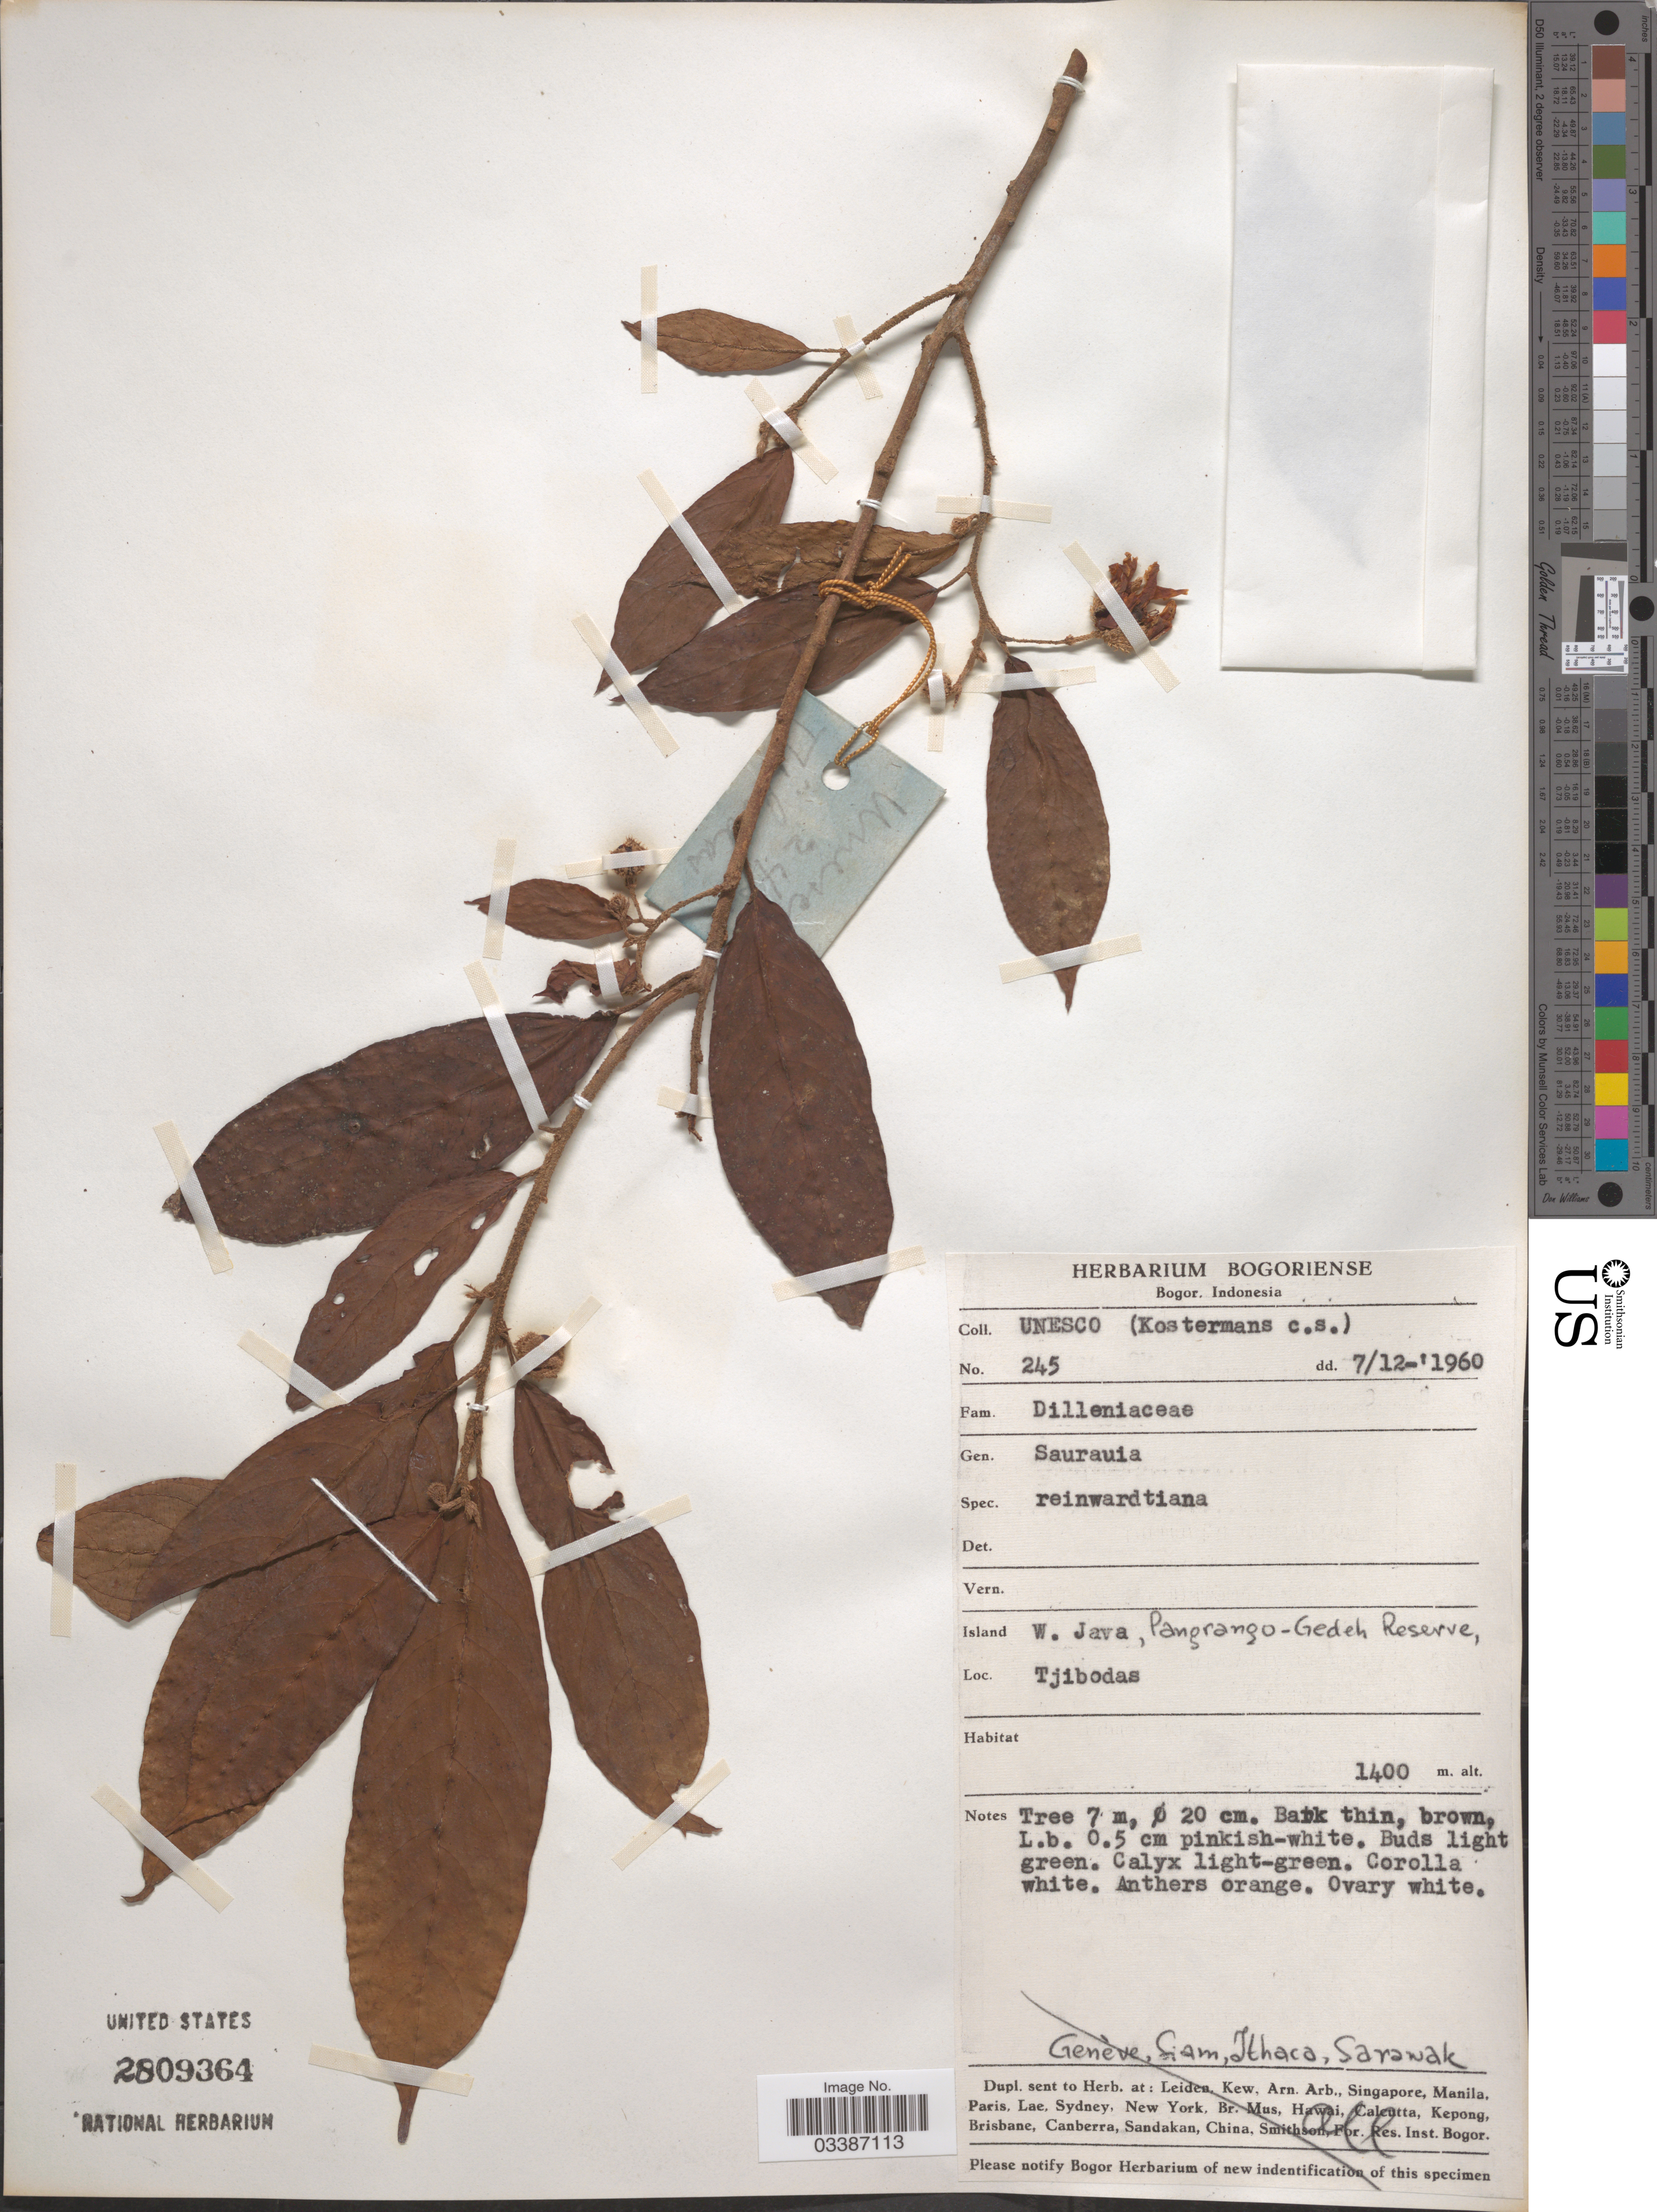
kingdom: Plantae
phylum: Tracheophyta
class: Magnoliopsida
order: Ericales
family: Actinidiaceae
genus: Saurauia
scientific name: Saurauia reinwardtiana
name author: Blume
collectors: Kostermans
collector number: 245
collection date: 1960-12-07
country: Indonesia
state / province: Java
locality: Island W. Java, Pangarango-Gedeh Reserve, Tjibodas.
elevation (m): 1400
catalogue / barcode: US 2809364